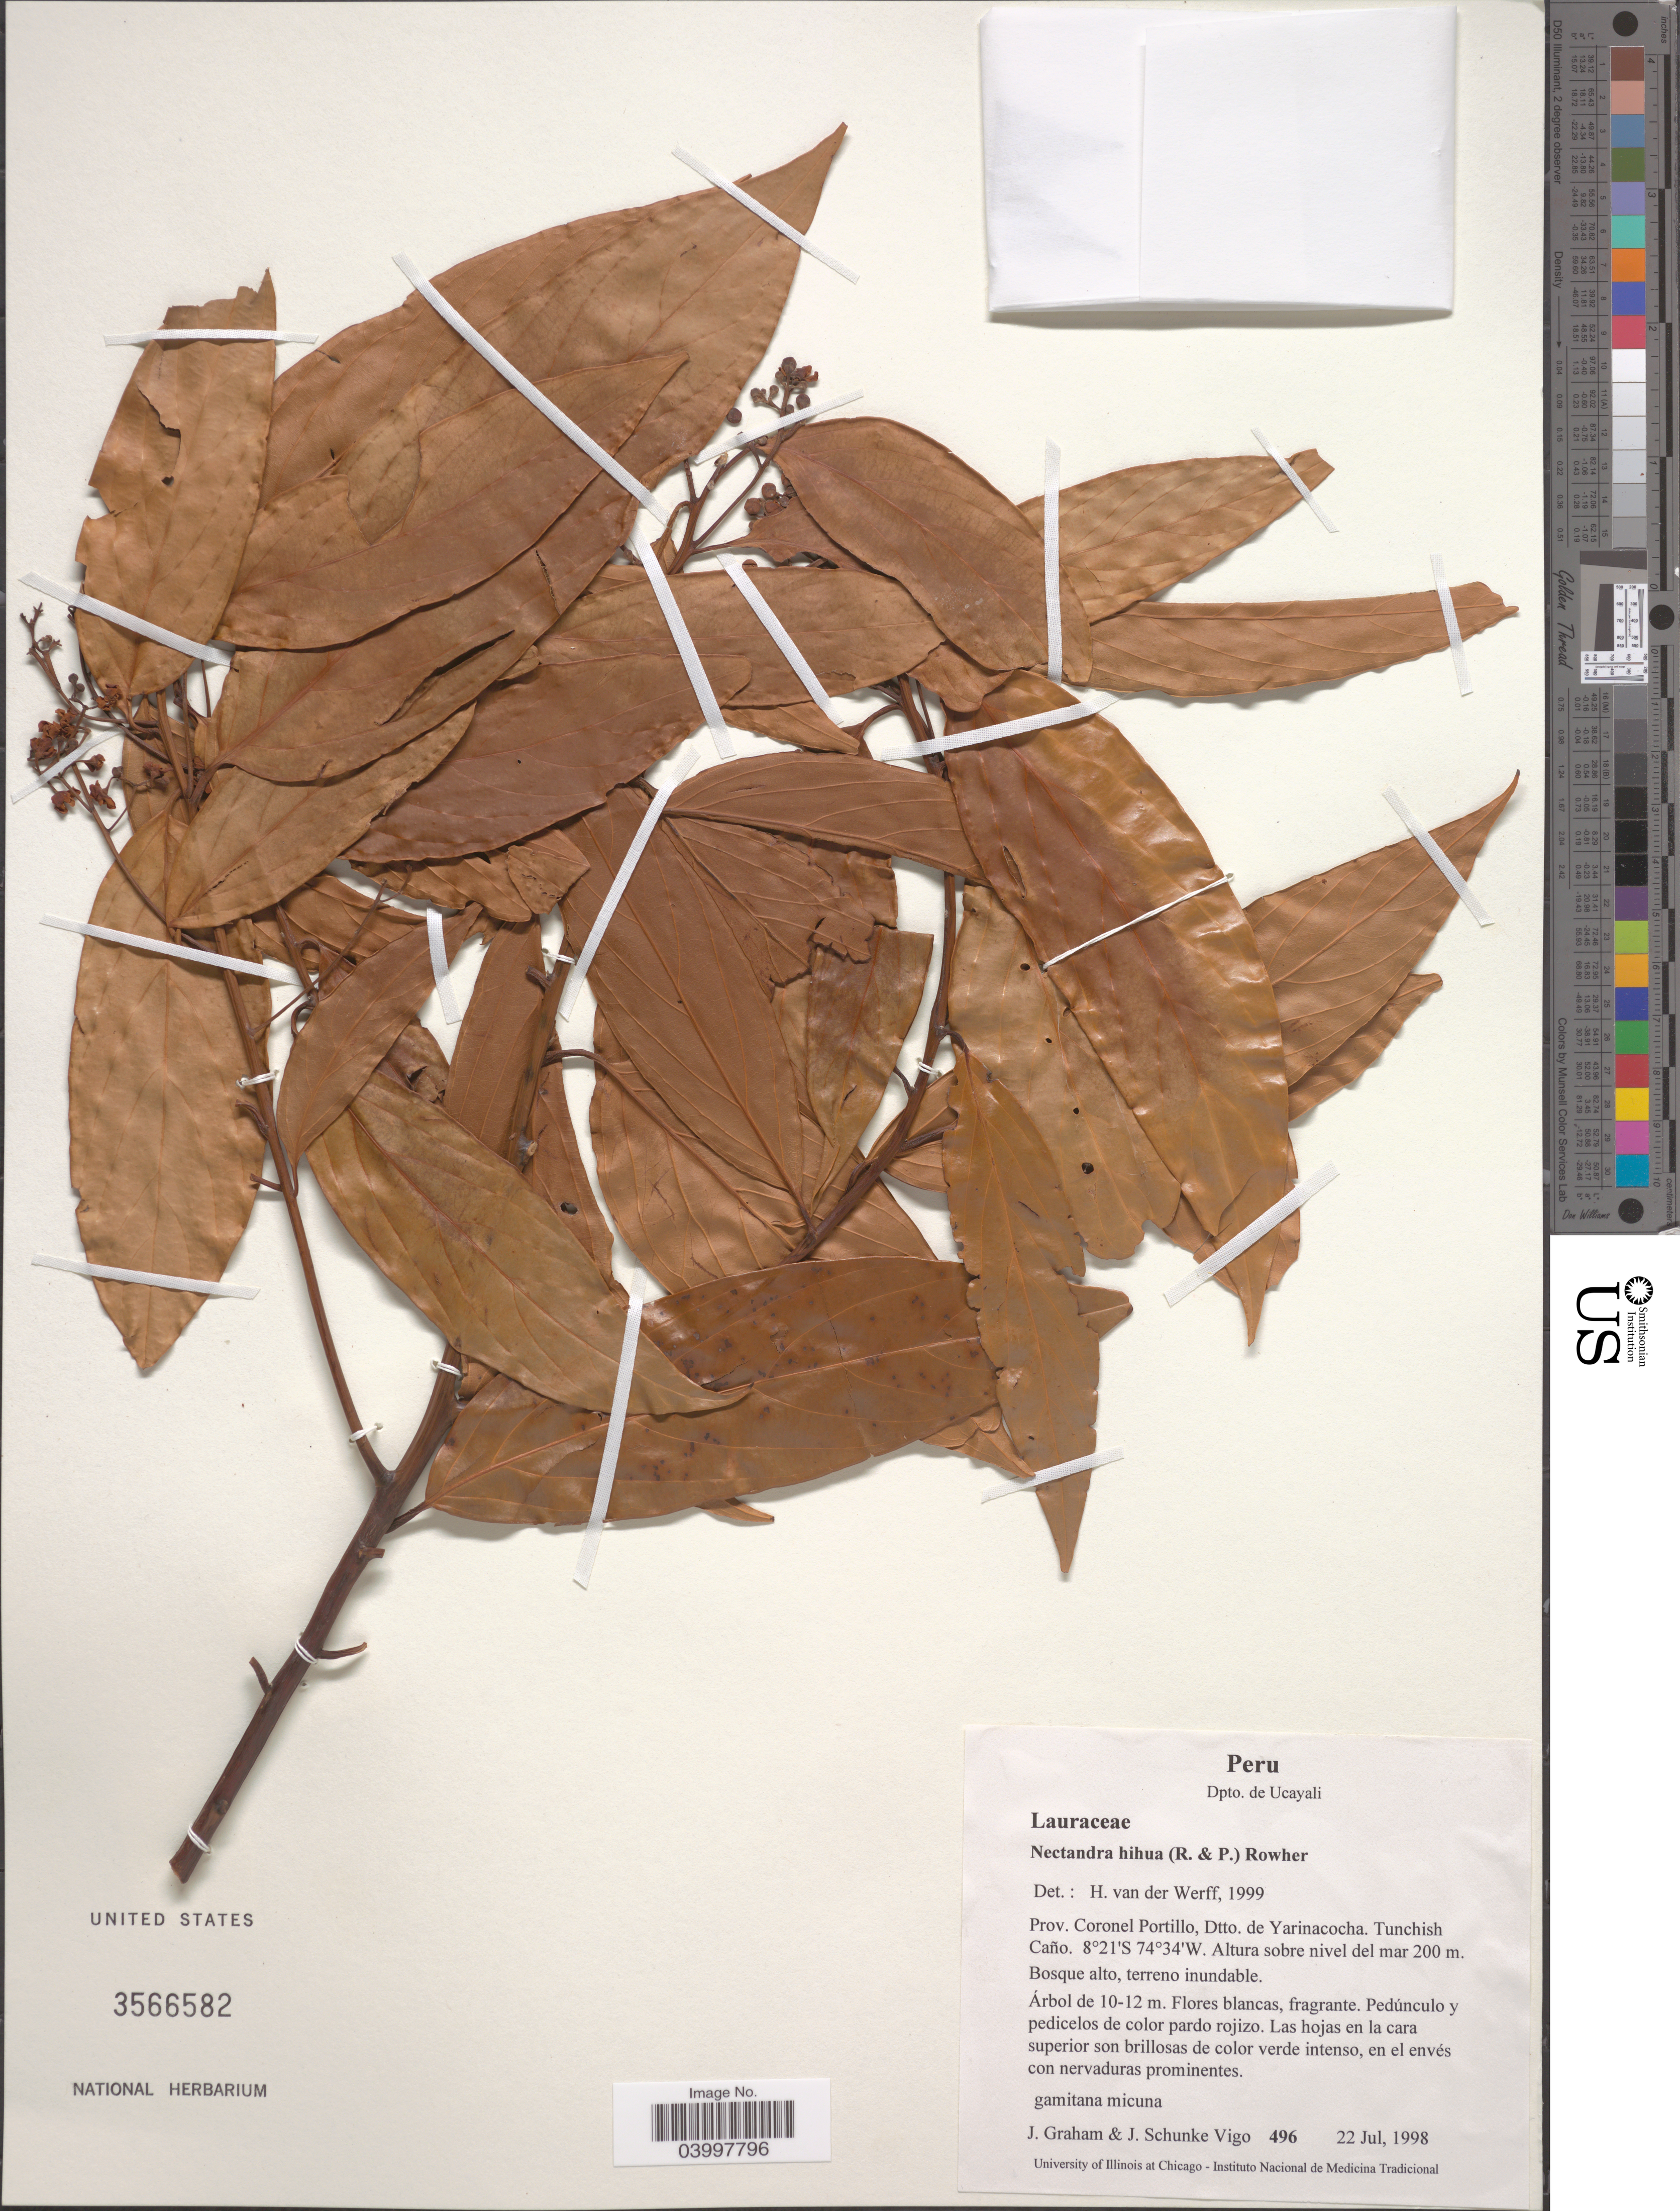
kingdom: Plantae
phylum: Tracheophyta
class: Magnoliopsida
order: Laurales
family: Lauraceae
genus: Nectandra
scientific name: Nectandra hihua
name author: (Ruiz & Pav.) Rohwer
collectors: J. Graham & J. Schunke Vigo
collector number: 496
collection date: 1998-07-22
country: Peru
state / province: Ucayali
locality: Dpto. de Ucayali. Prov. Coronel Portillo, Dtto. de Yarinacocha. Tunchish Caño.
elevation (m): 200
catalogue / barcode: US 3566582